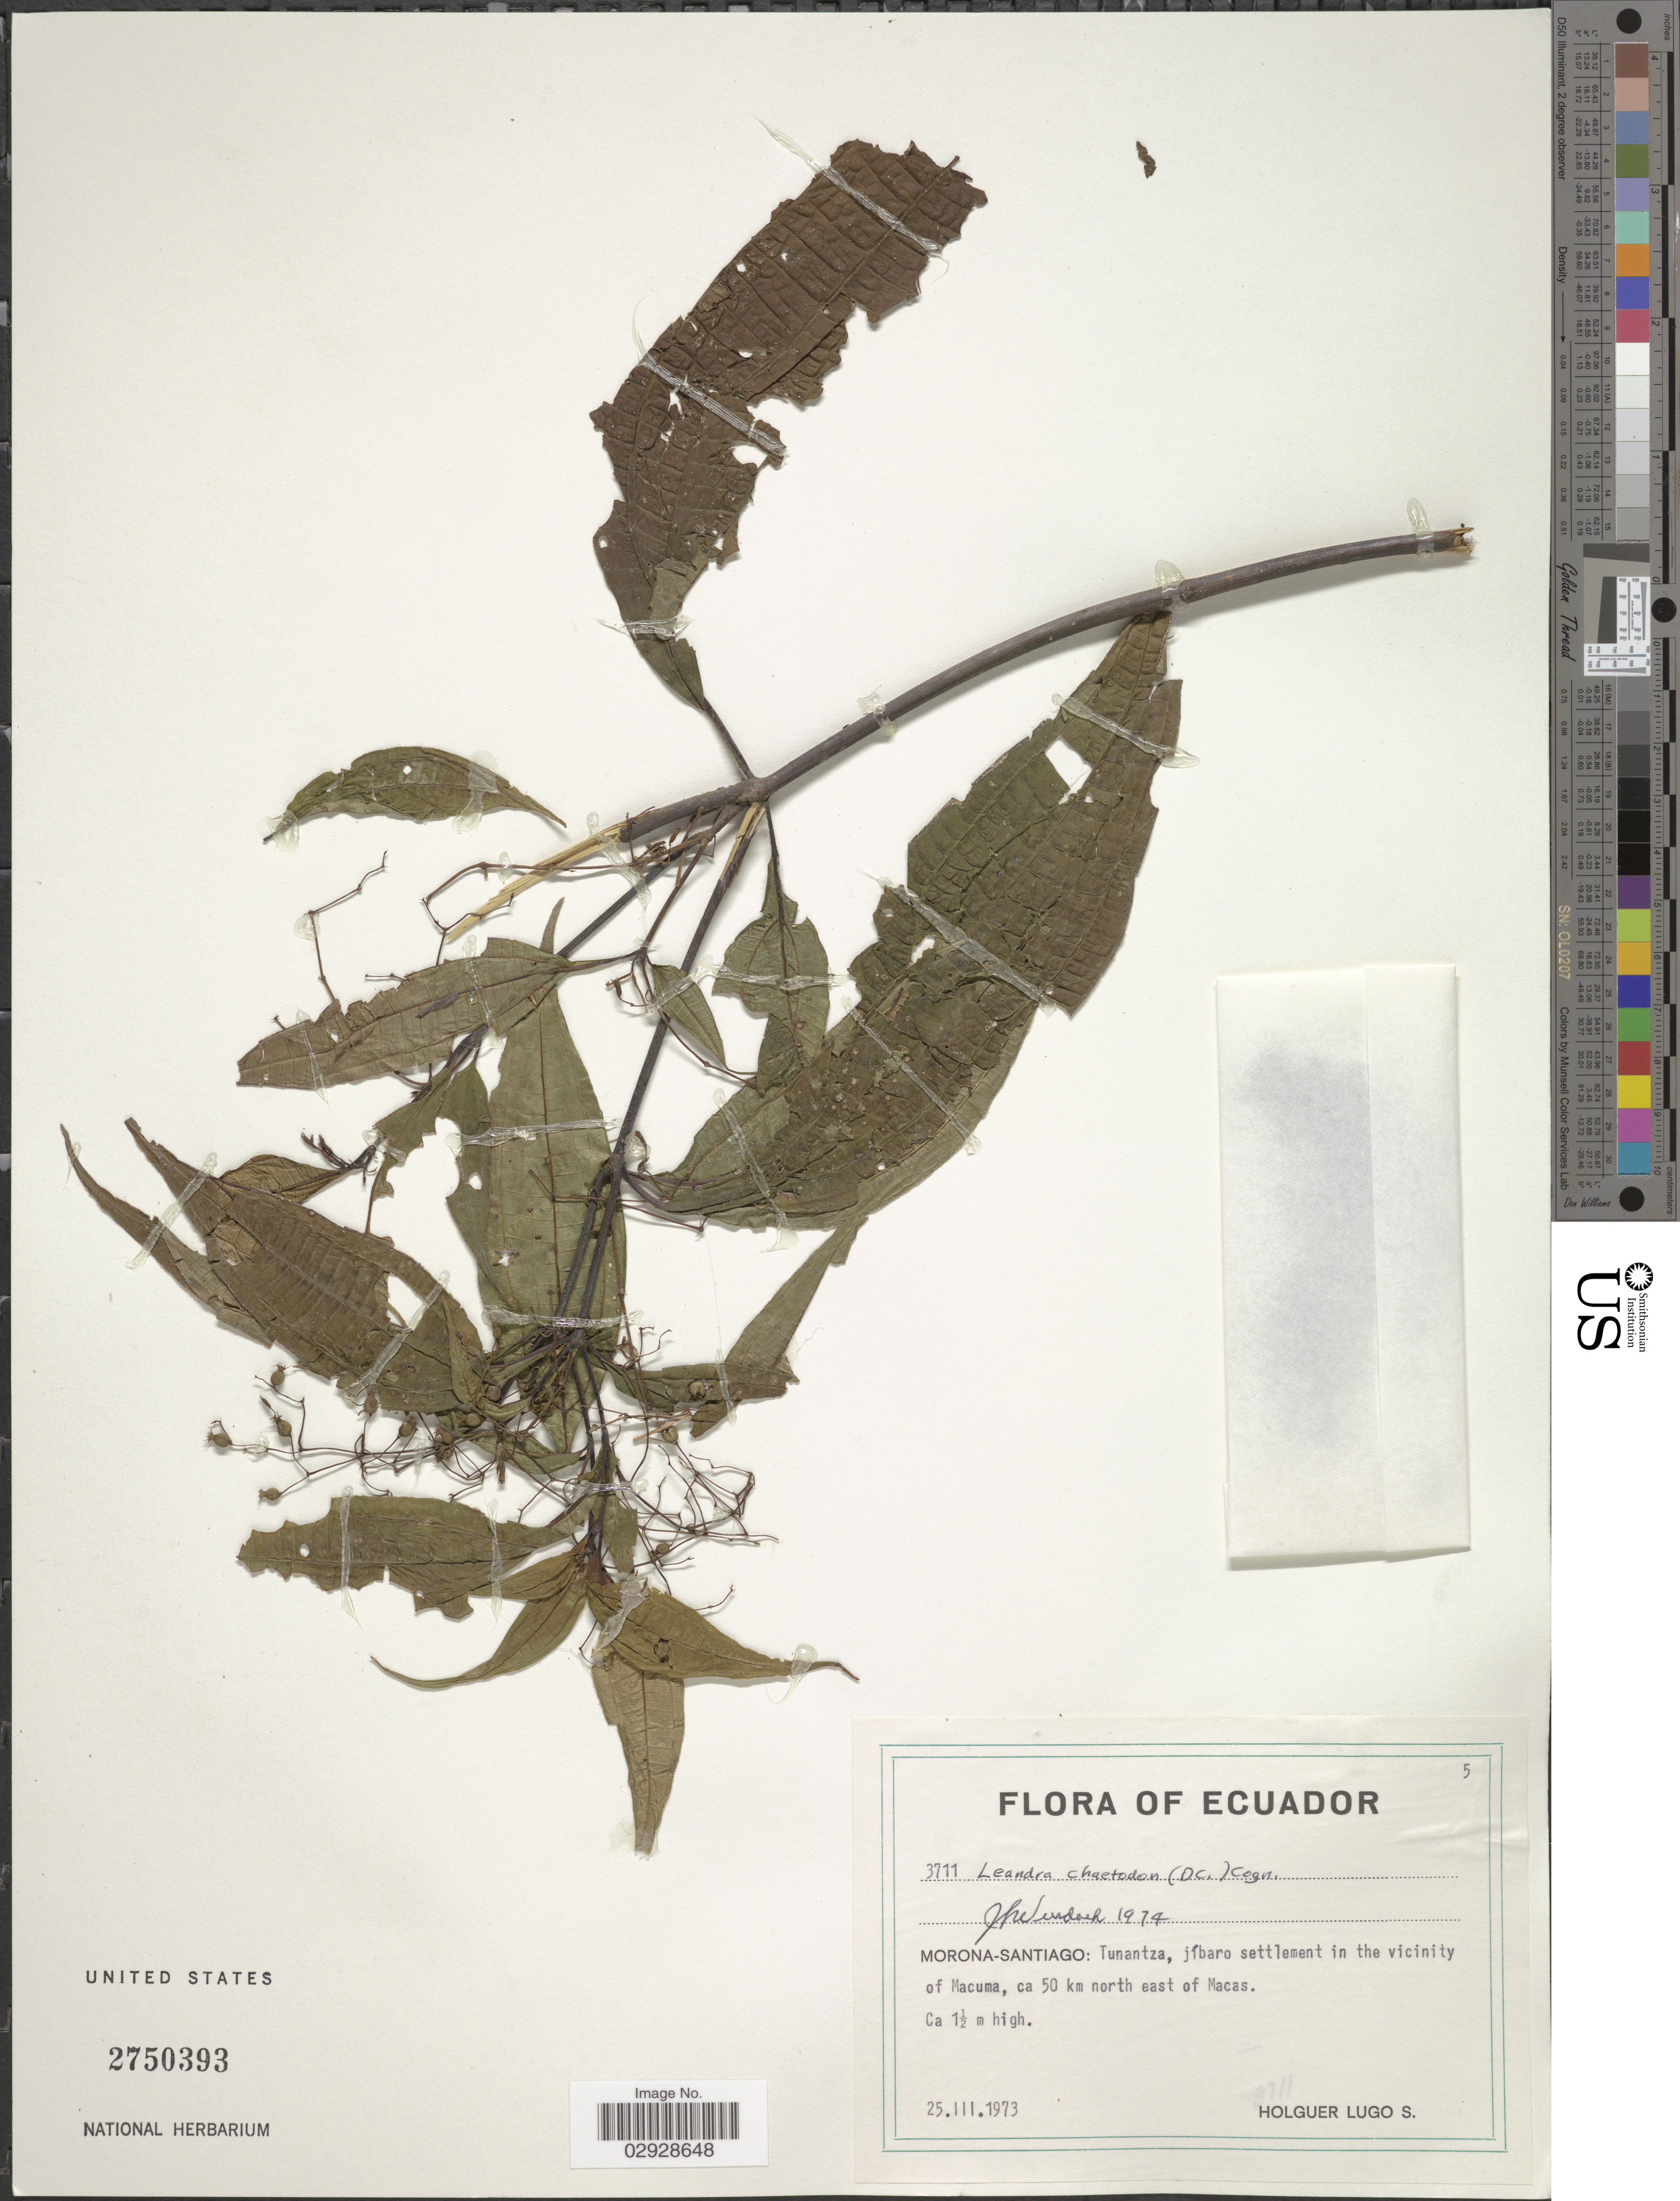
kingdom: Plantae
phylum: Tracheophyta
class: Magnoliopsida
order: Myrtales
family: Melastomataceae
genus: Leandra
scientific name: Leandra chaetodon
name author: (DC.) Cogn.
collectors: H. Lugo S.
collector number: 3711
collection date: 1973-03-25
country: Ecuador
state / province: Morona-Santiago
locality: Tunantza, jíbaro settlement in the vicinity of Macuma, ca 50 km north east of Macas.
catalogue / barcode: US 2750393